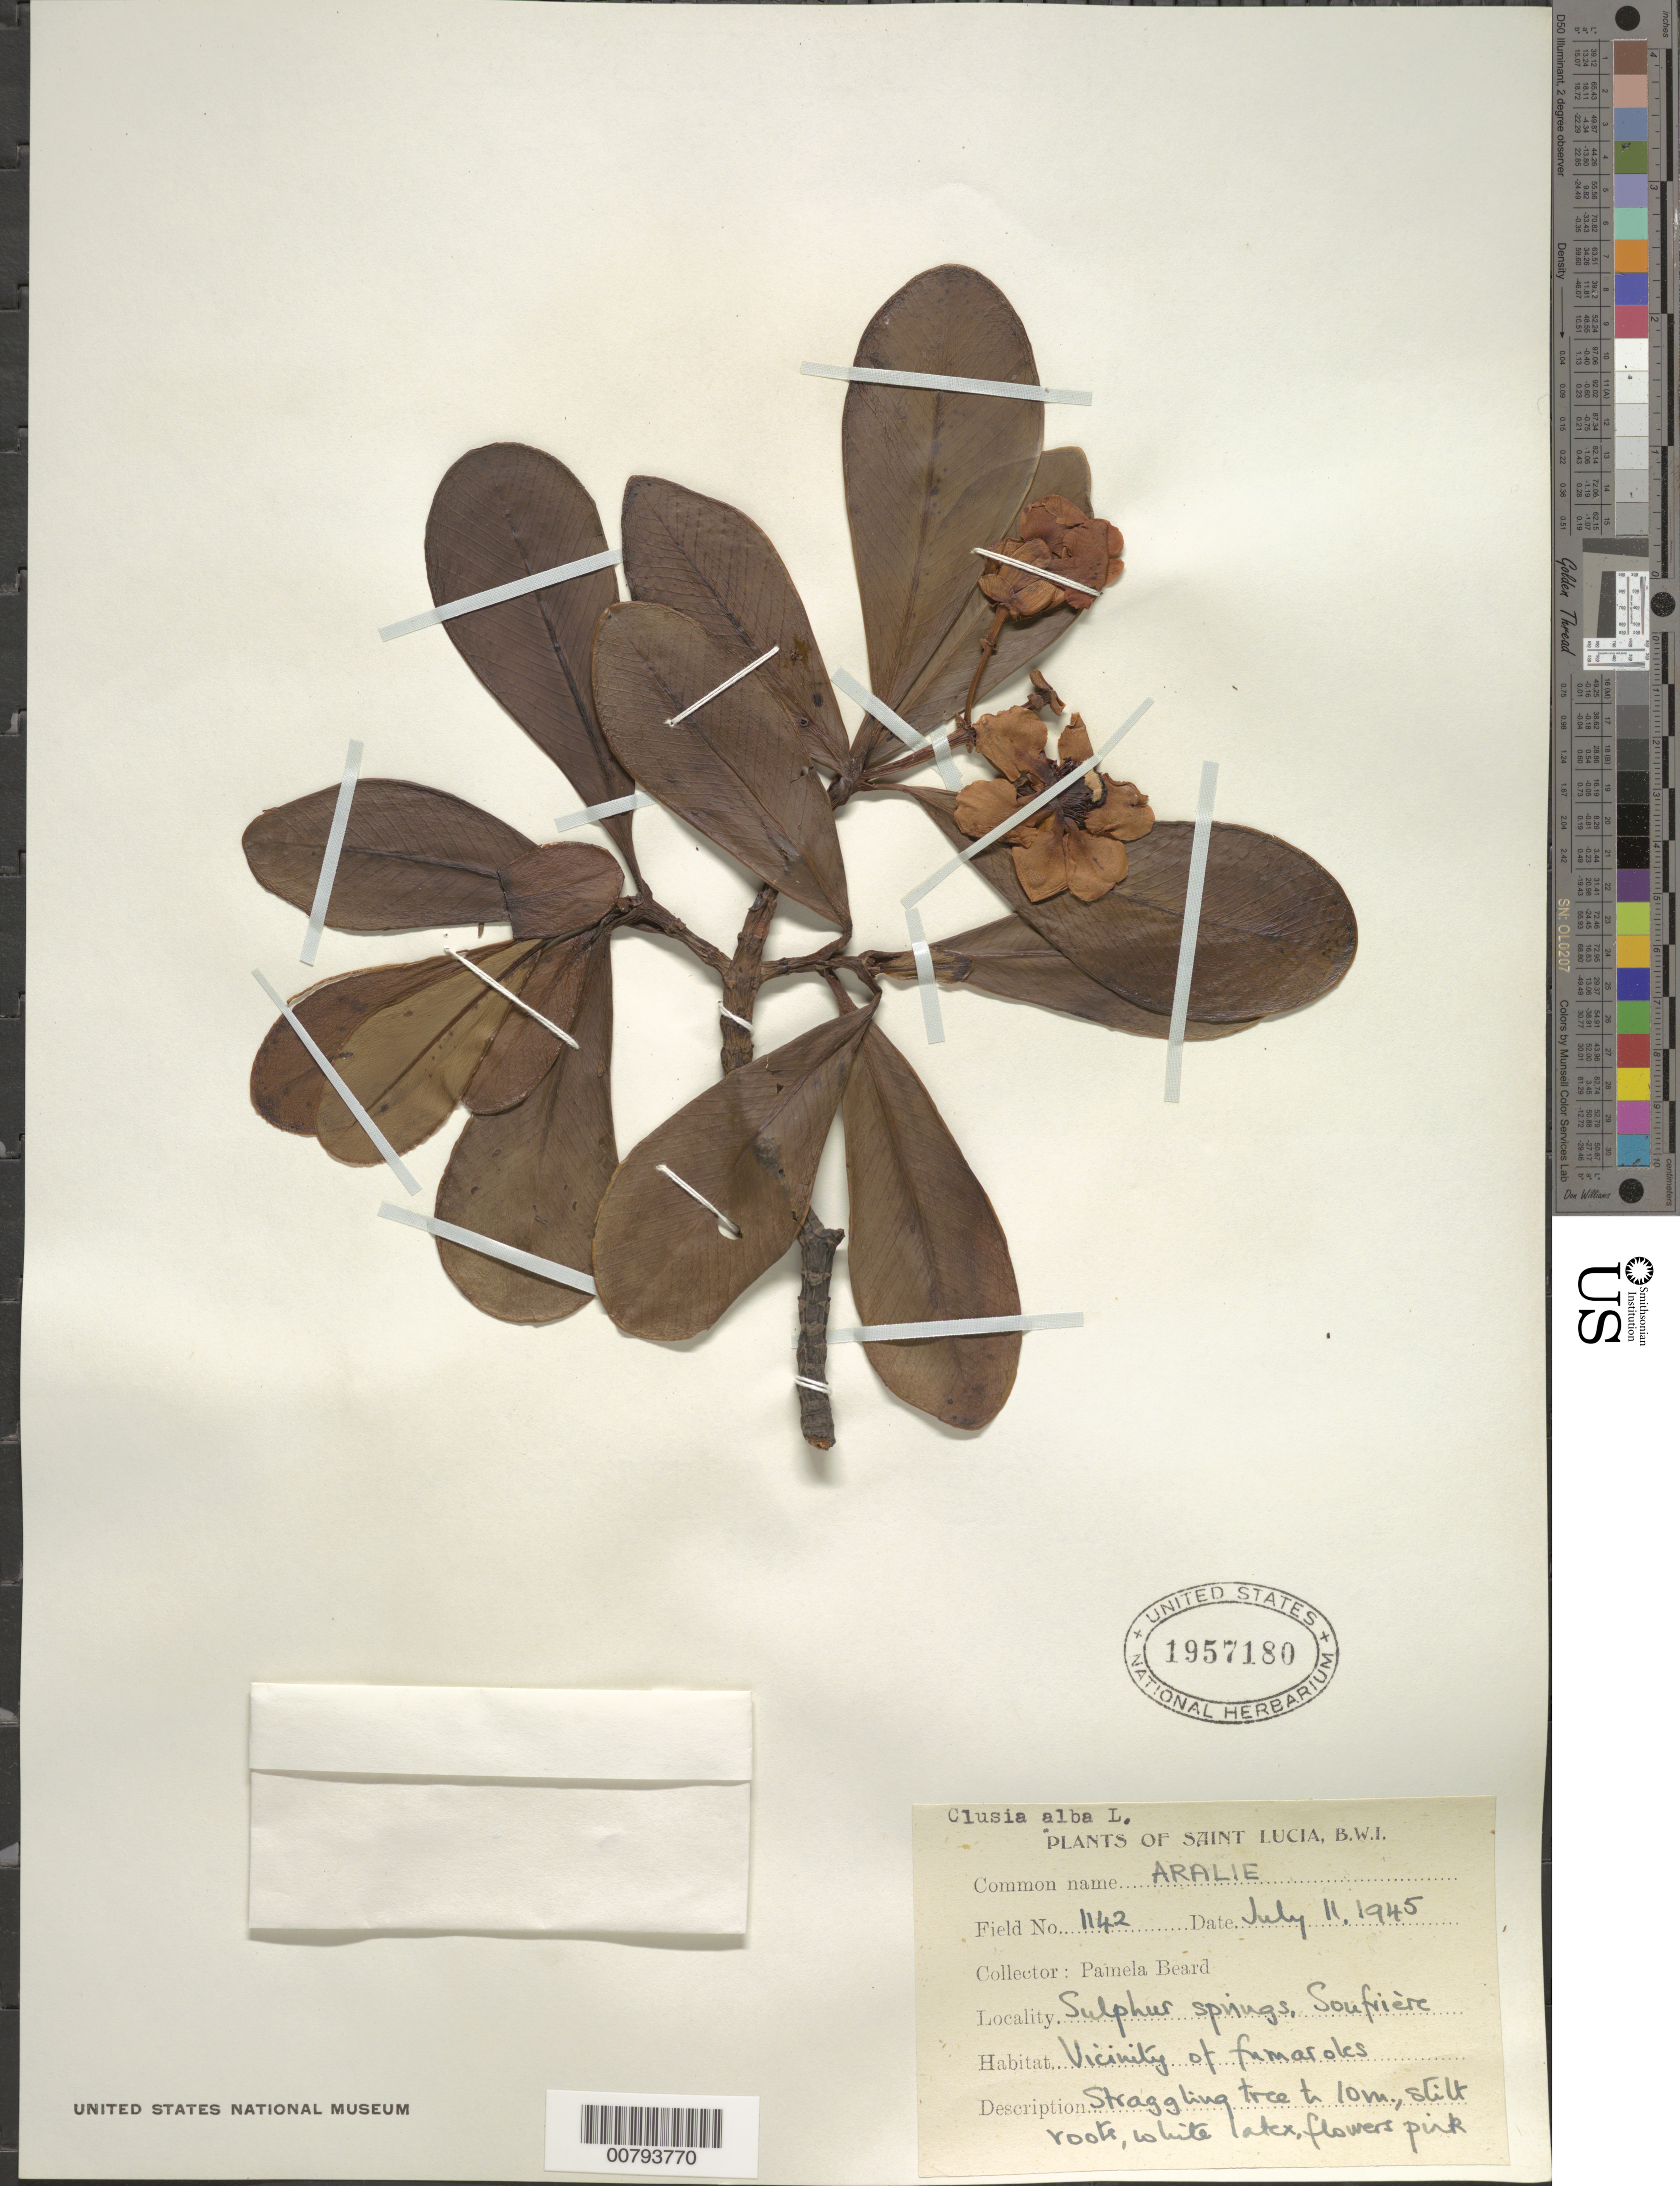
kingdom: Plantae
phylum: Tracheophyta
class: Magnoliopsida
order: Malpighiales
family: Clusiaceae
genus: Clusia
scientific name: Clusia major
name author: L.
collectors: P. Beard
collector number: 1142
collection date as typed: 11 Jul 1945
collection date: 1945-07-11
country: St. Lucia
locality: Soufrière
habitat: Sulphur springs, vicinity of fumaroles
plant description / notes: Common name: Aralie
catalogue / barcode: US 1957180